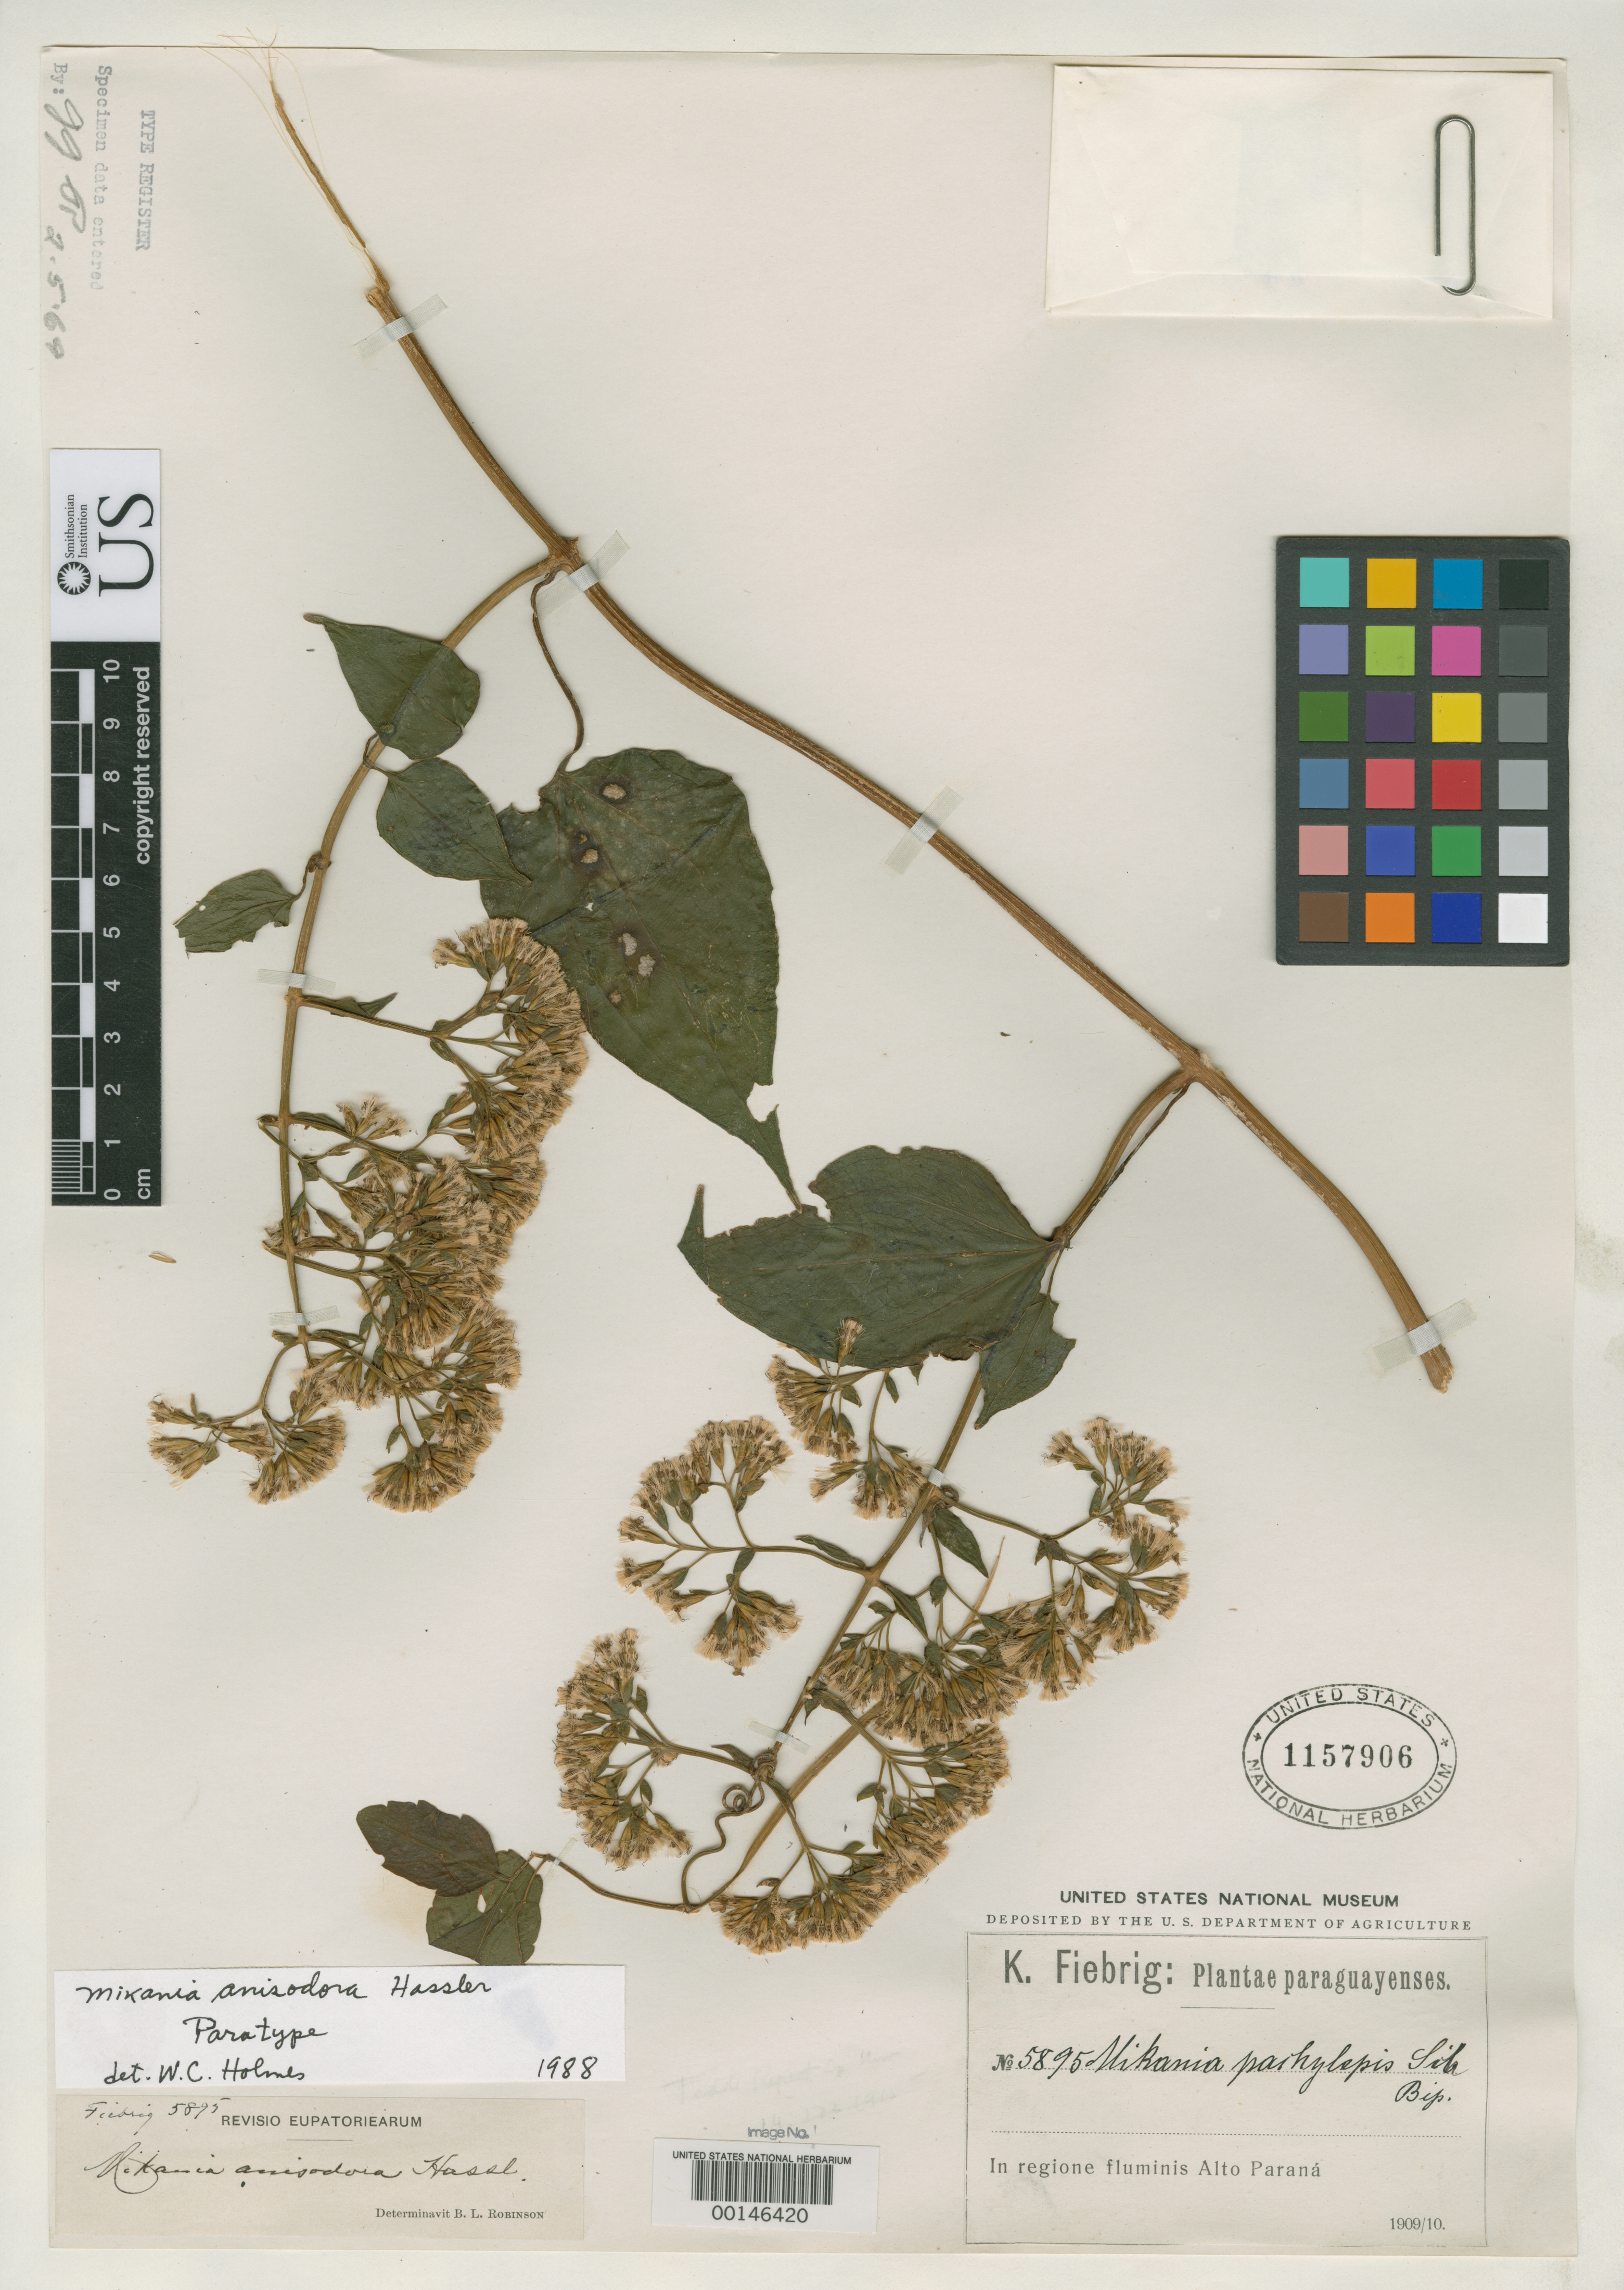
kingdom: Plantae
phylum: Tracheophyta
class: Magnoliopsida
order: Asterales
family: Asteraceae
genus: Mikania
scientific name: Mikania anisodora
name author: Hassl.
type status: Paratype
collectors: K. Fiebrig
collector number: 5895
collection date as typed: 1909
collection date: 1909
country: Paraguay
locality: Alto Parana River region.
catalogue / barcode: US 1157906